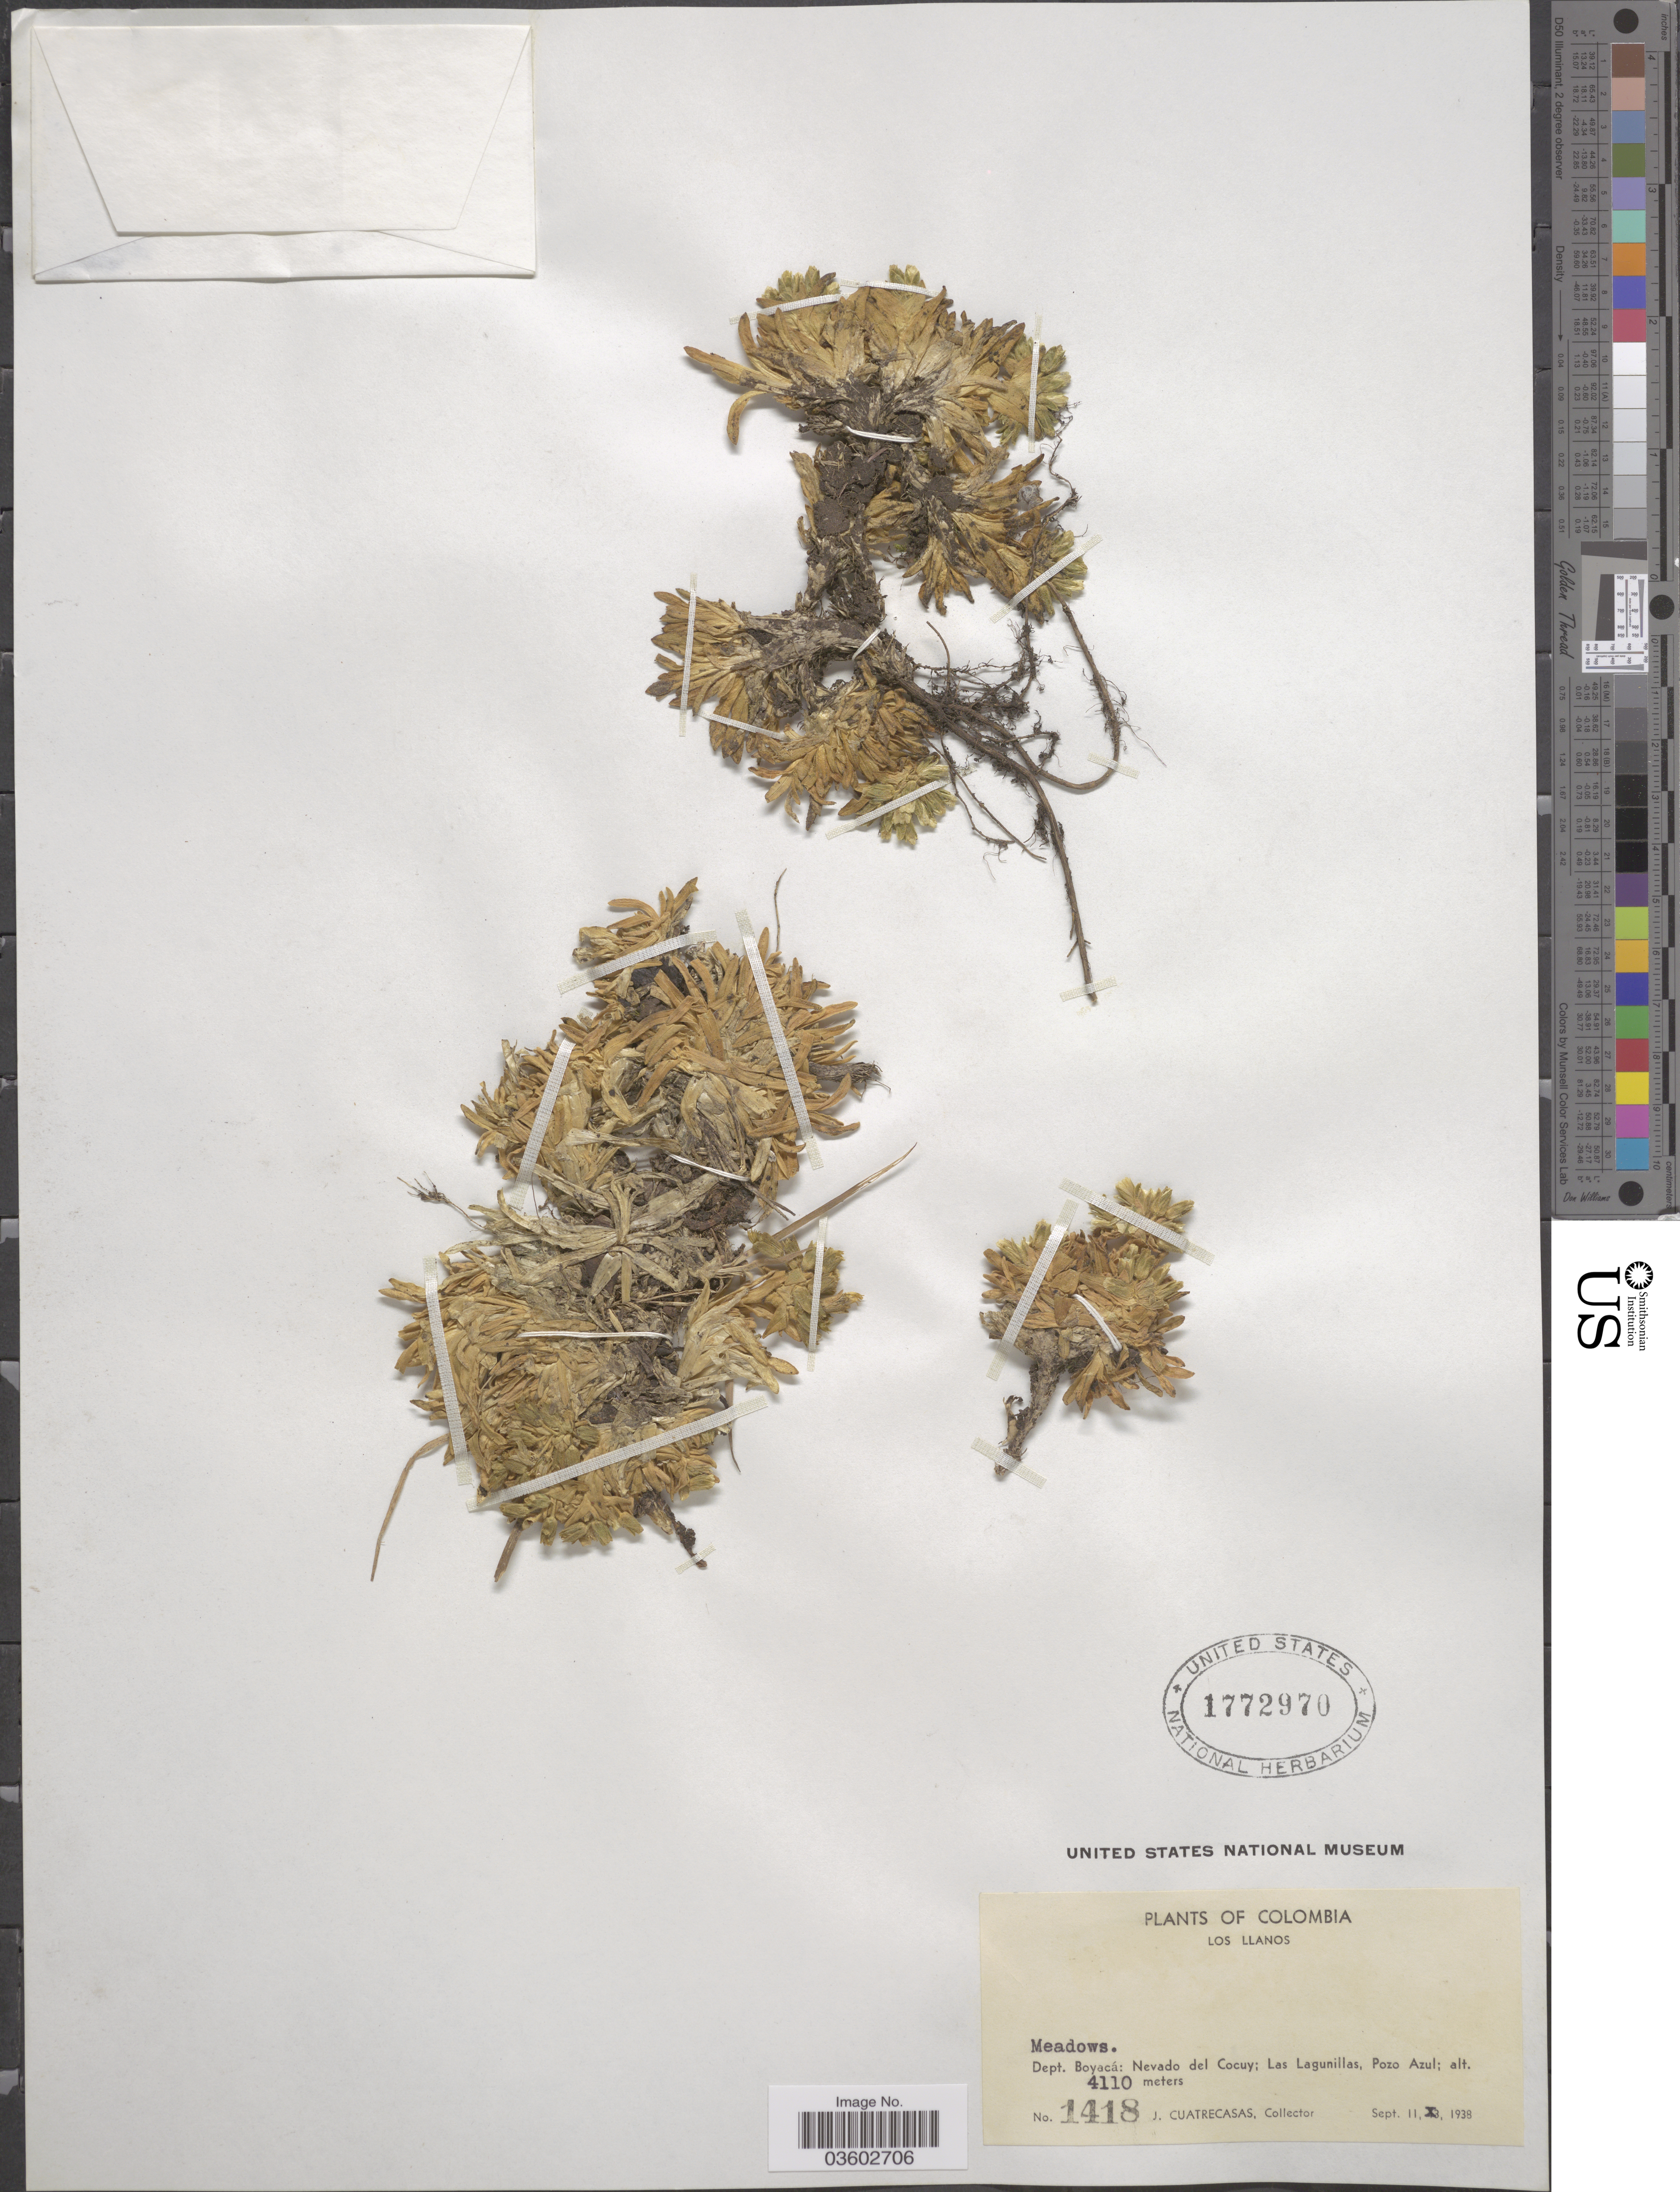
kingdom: Plantae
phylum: Tracheophyta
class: Magnoliopsida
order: Caryophyllales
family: Caryophyllaceae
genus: Cerastium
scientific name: Cerastium sp.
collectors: J. Cuatrecasas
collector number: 1418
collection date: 1938-09-11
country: Colombia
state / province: Boyacá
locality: Los Llanos. Dept. Boyacá: Nevado del Cocuy; Las Lagunillas, Pozo Azul.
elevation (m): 4110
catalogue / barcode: US 1772970